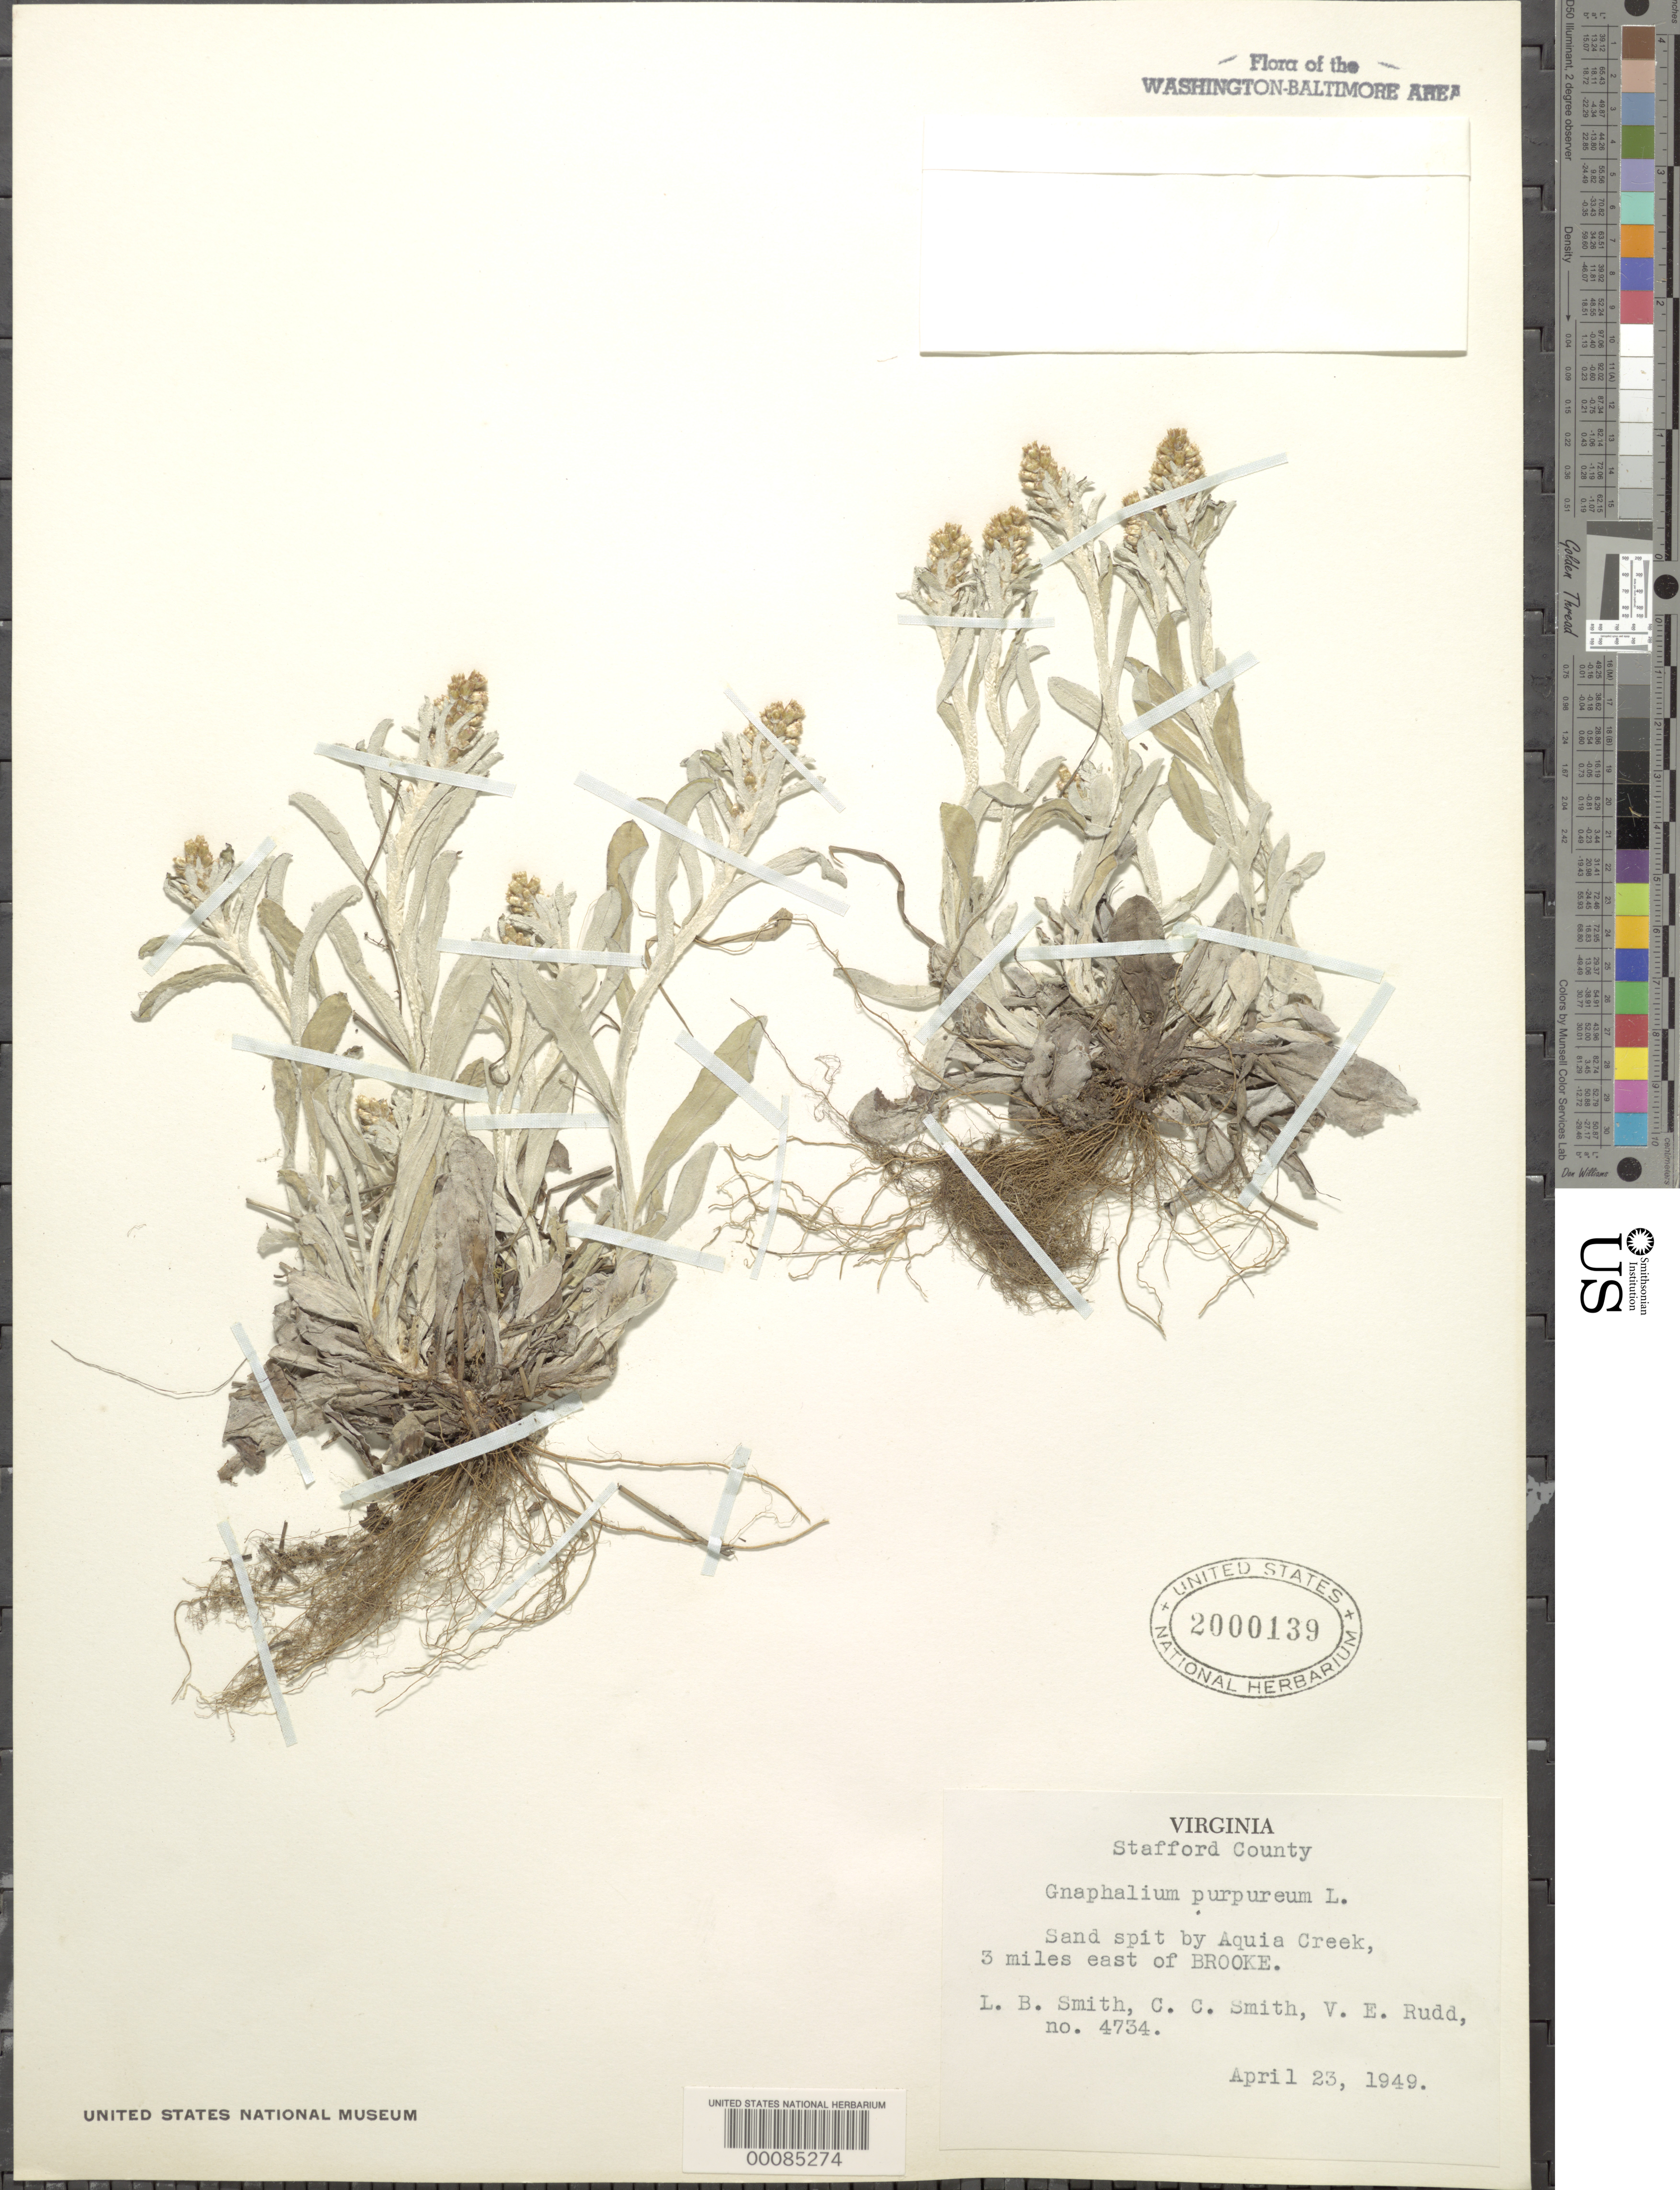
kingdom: Plantae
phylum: Tracheophyta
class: Magnoliopsida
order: Asterales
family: Asteraceae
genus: Gamochaeta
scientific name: Gamochaeta purpurea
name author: (L.) Cabrera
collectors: L. Smith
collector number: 4734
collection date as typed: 23 Apr 1949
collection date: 1949-04-23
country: United States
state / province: Virginia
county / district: Stafford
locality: Aquia Creek east of Brooke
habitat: Sand spit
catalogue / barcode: US 2000139